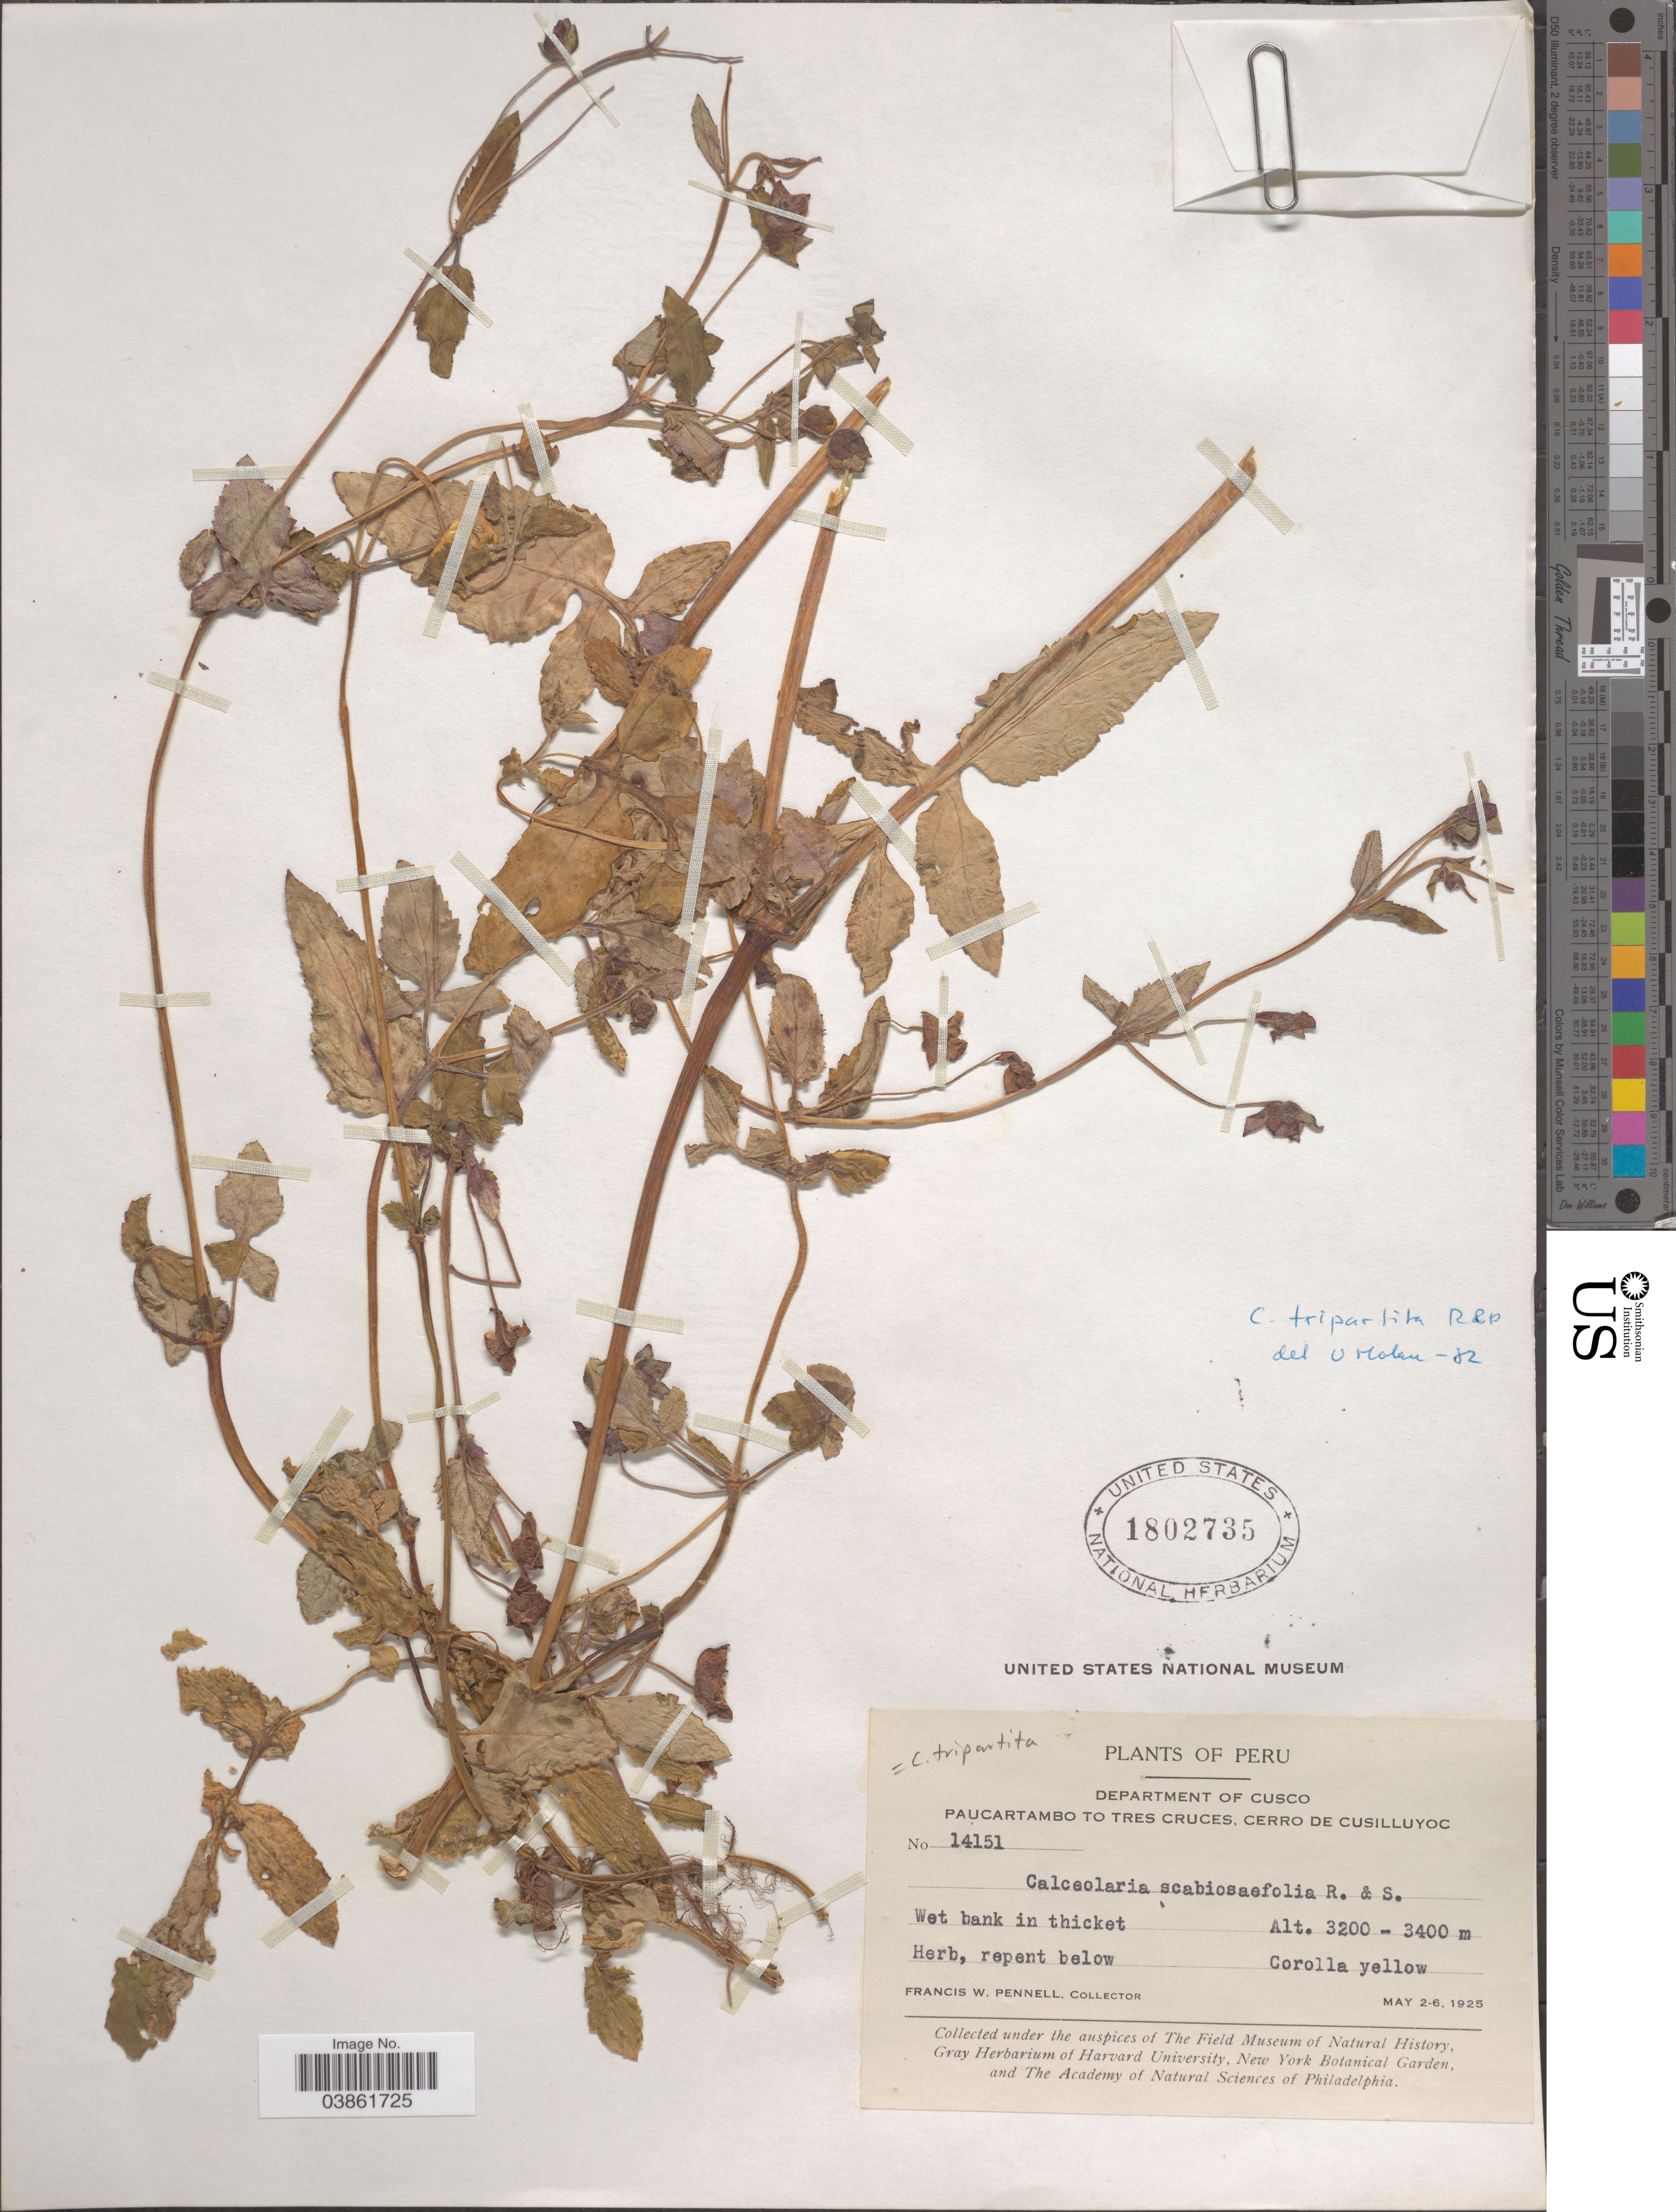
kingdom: Plantae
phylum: Tracheophyta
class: Magnoliopsida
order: Lamiales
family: Calceolariaceae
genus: Calceolaria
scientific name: Calceolaria tripartita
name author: Ruiz & Pav.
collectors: F. W. Pennell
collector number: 14151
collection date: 1925-05-02/1925-05-06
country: Peru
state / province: Cusco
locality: Department of Cusco. Paucartambo to Tres Cruces, Cerro de Cusilluyoc.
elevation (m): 3200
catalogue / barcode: US 1802735